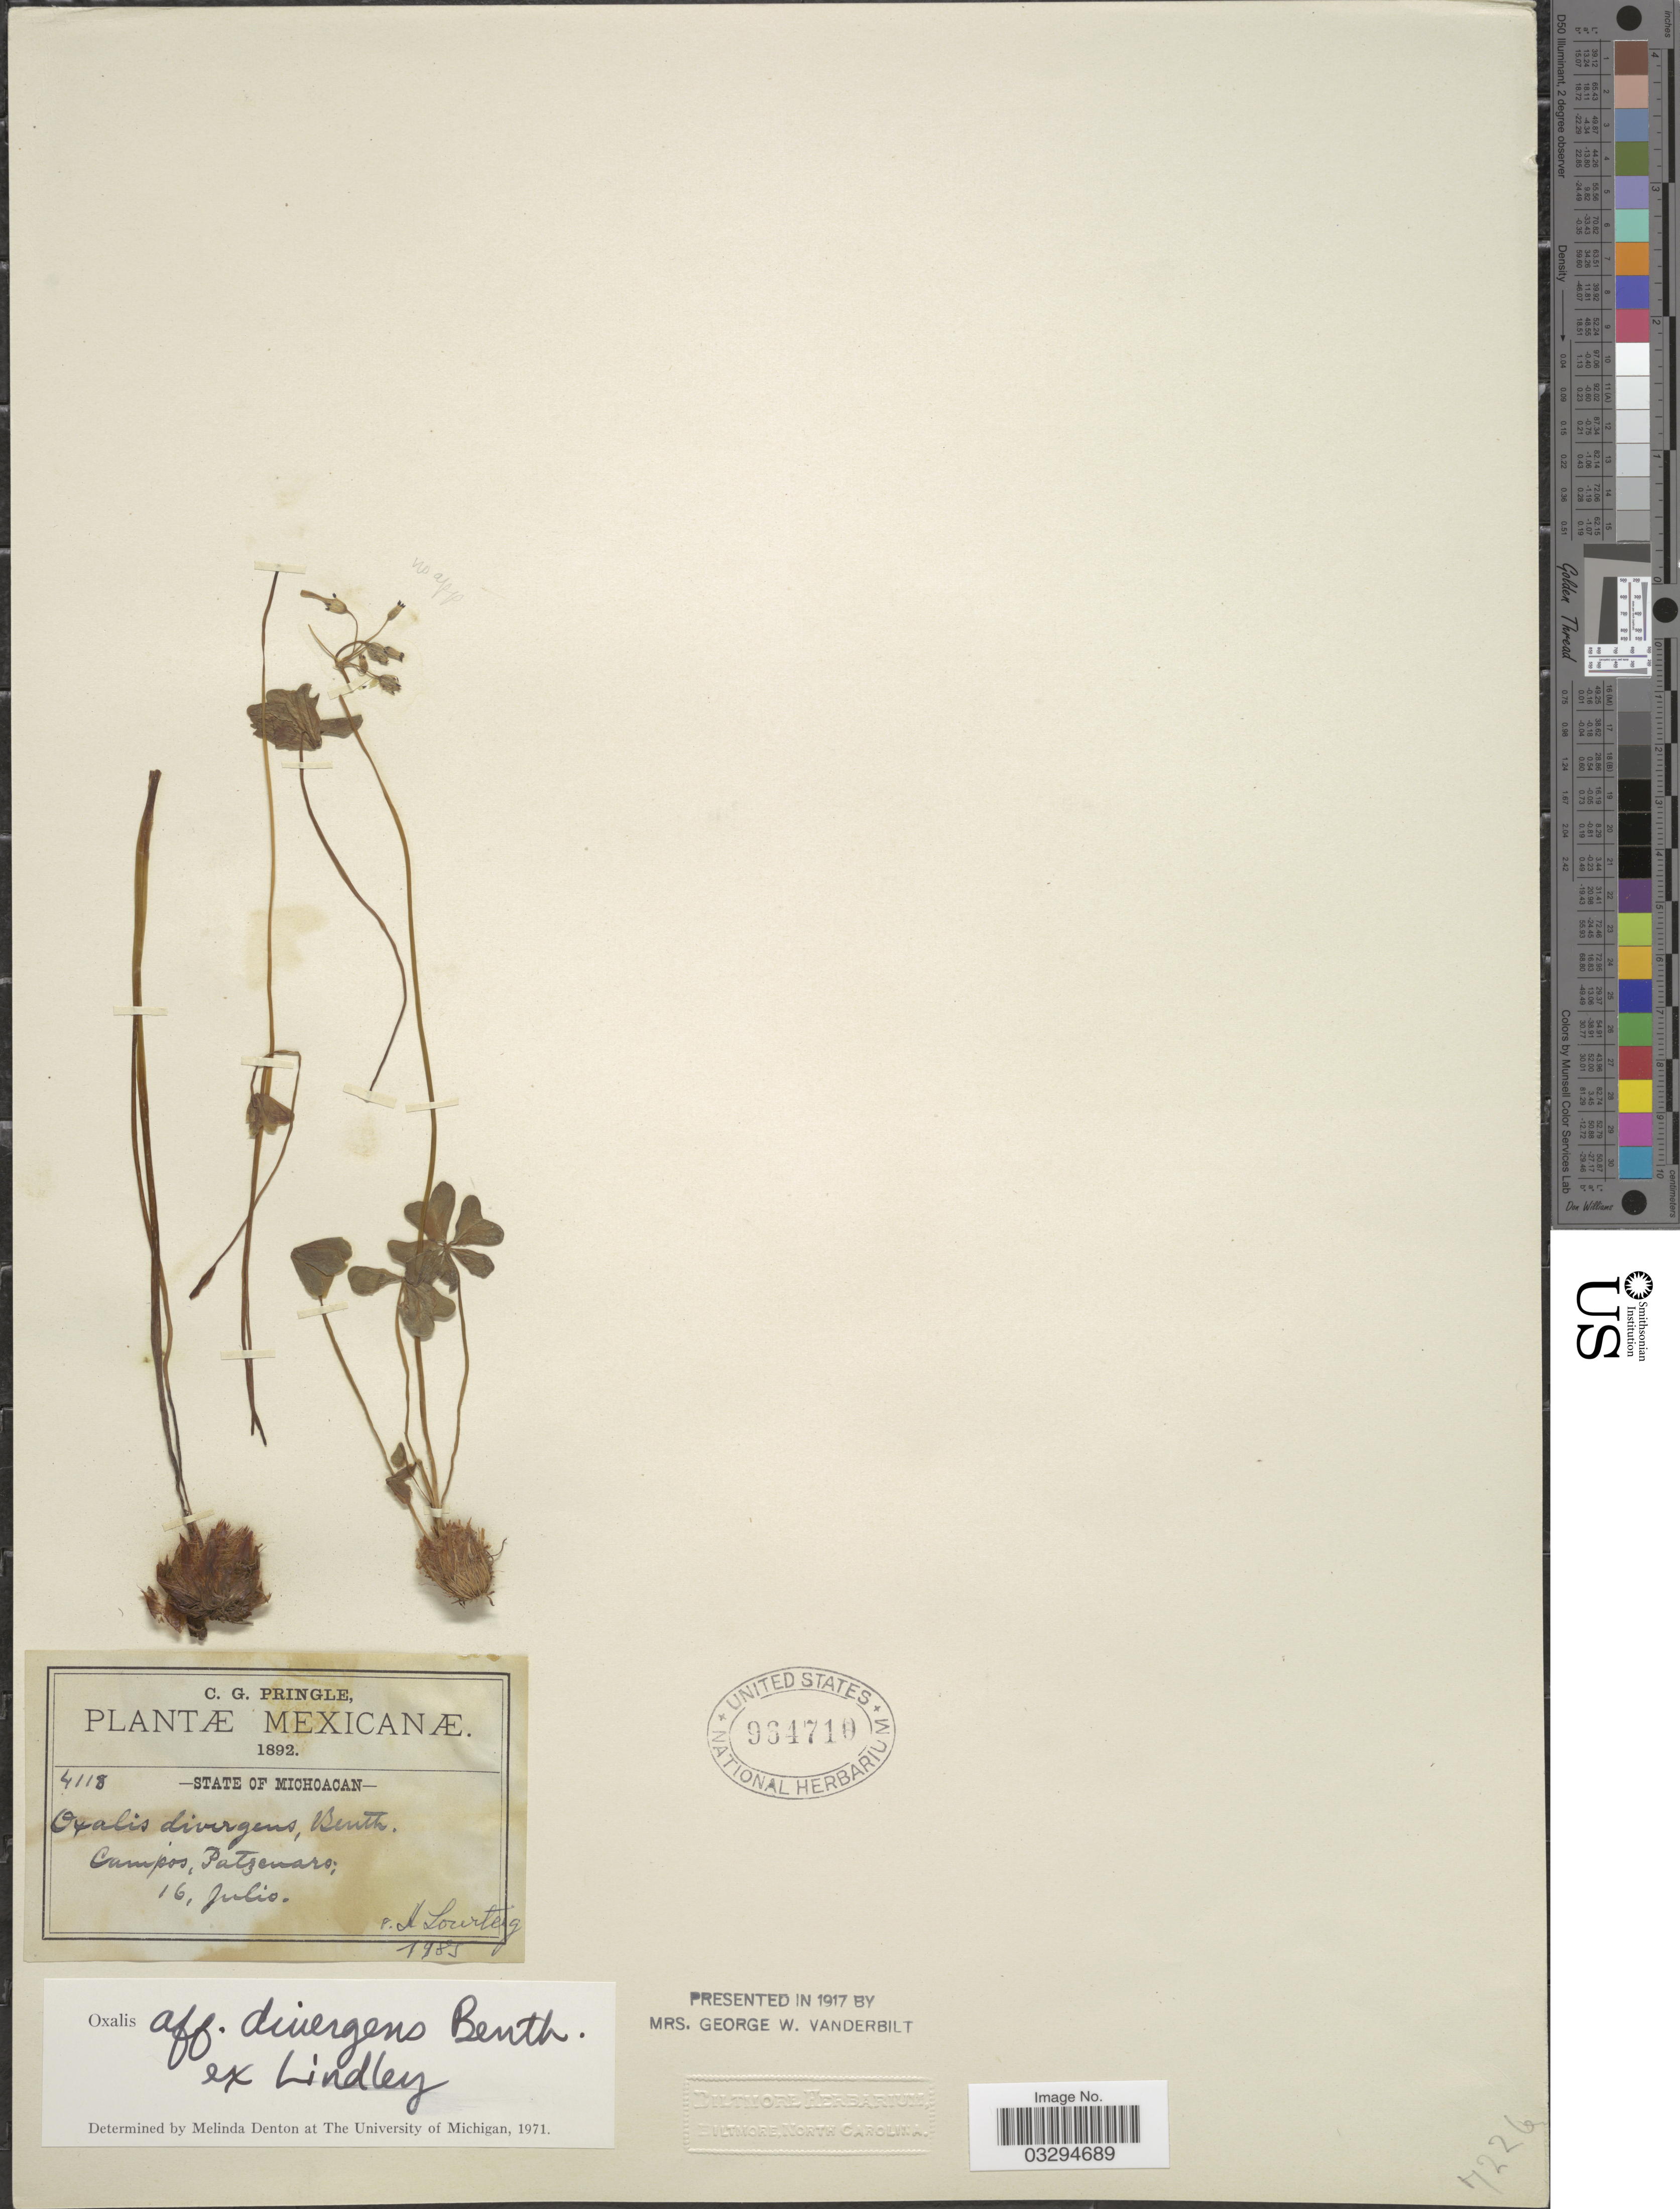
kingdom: Plantae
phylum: Tracheophyta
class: Magnoliopsida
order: Oxalidales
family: Oxalidaceae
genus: Oxalis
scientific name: Oxalis divergens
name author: Benth. ex Lindl.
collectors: C. G. Pringle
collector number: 4118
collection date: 1892-07-16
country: Mexico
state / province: Michoacán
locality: Campos, Patzcuaro.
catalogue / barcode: US 964710